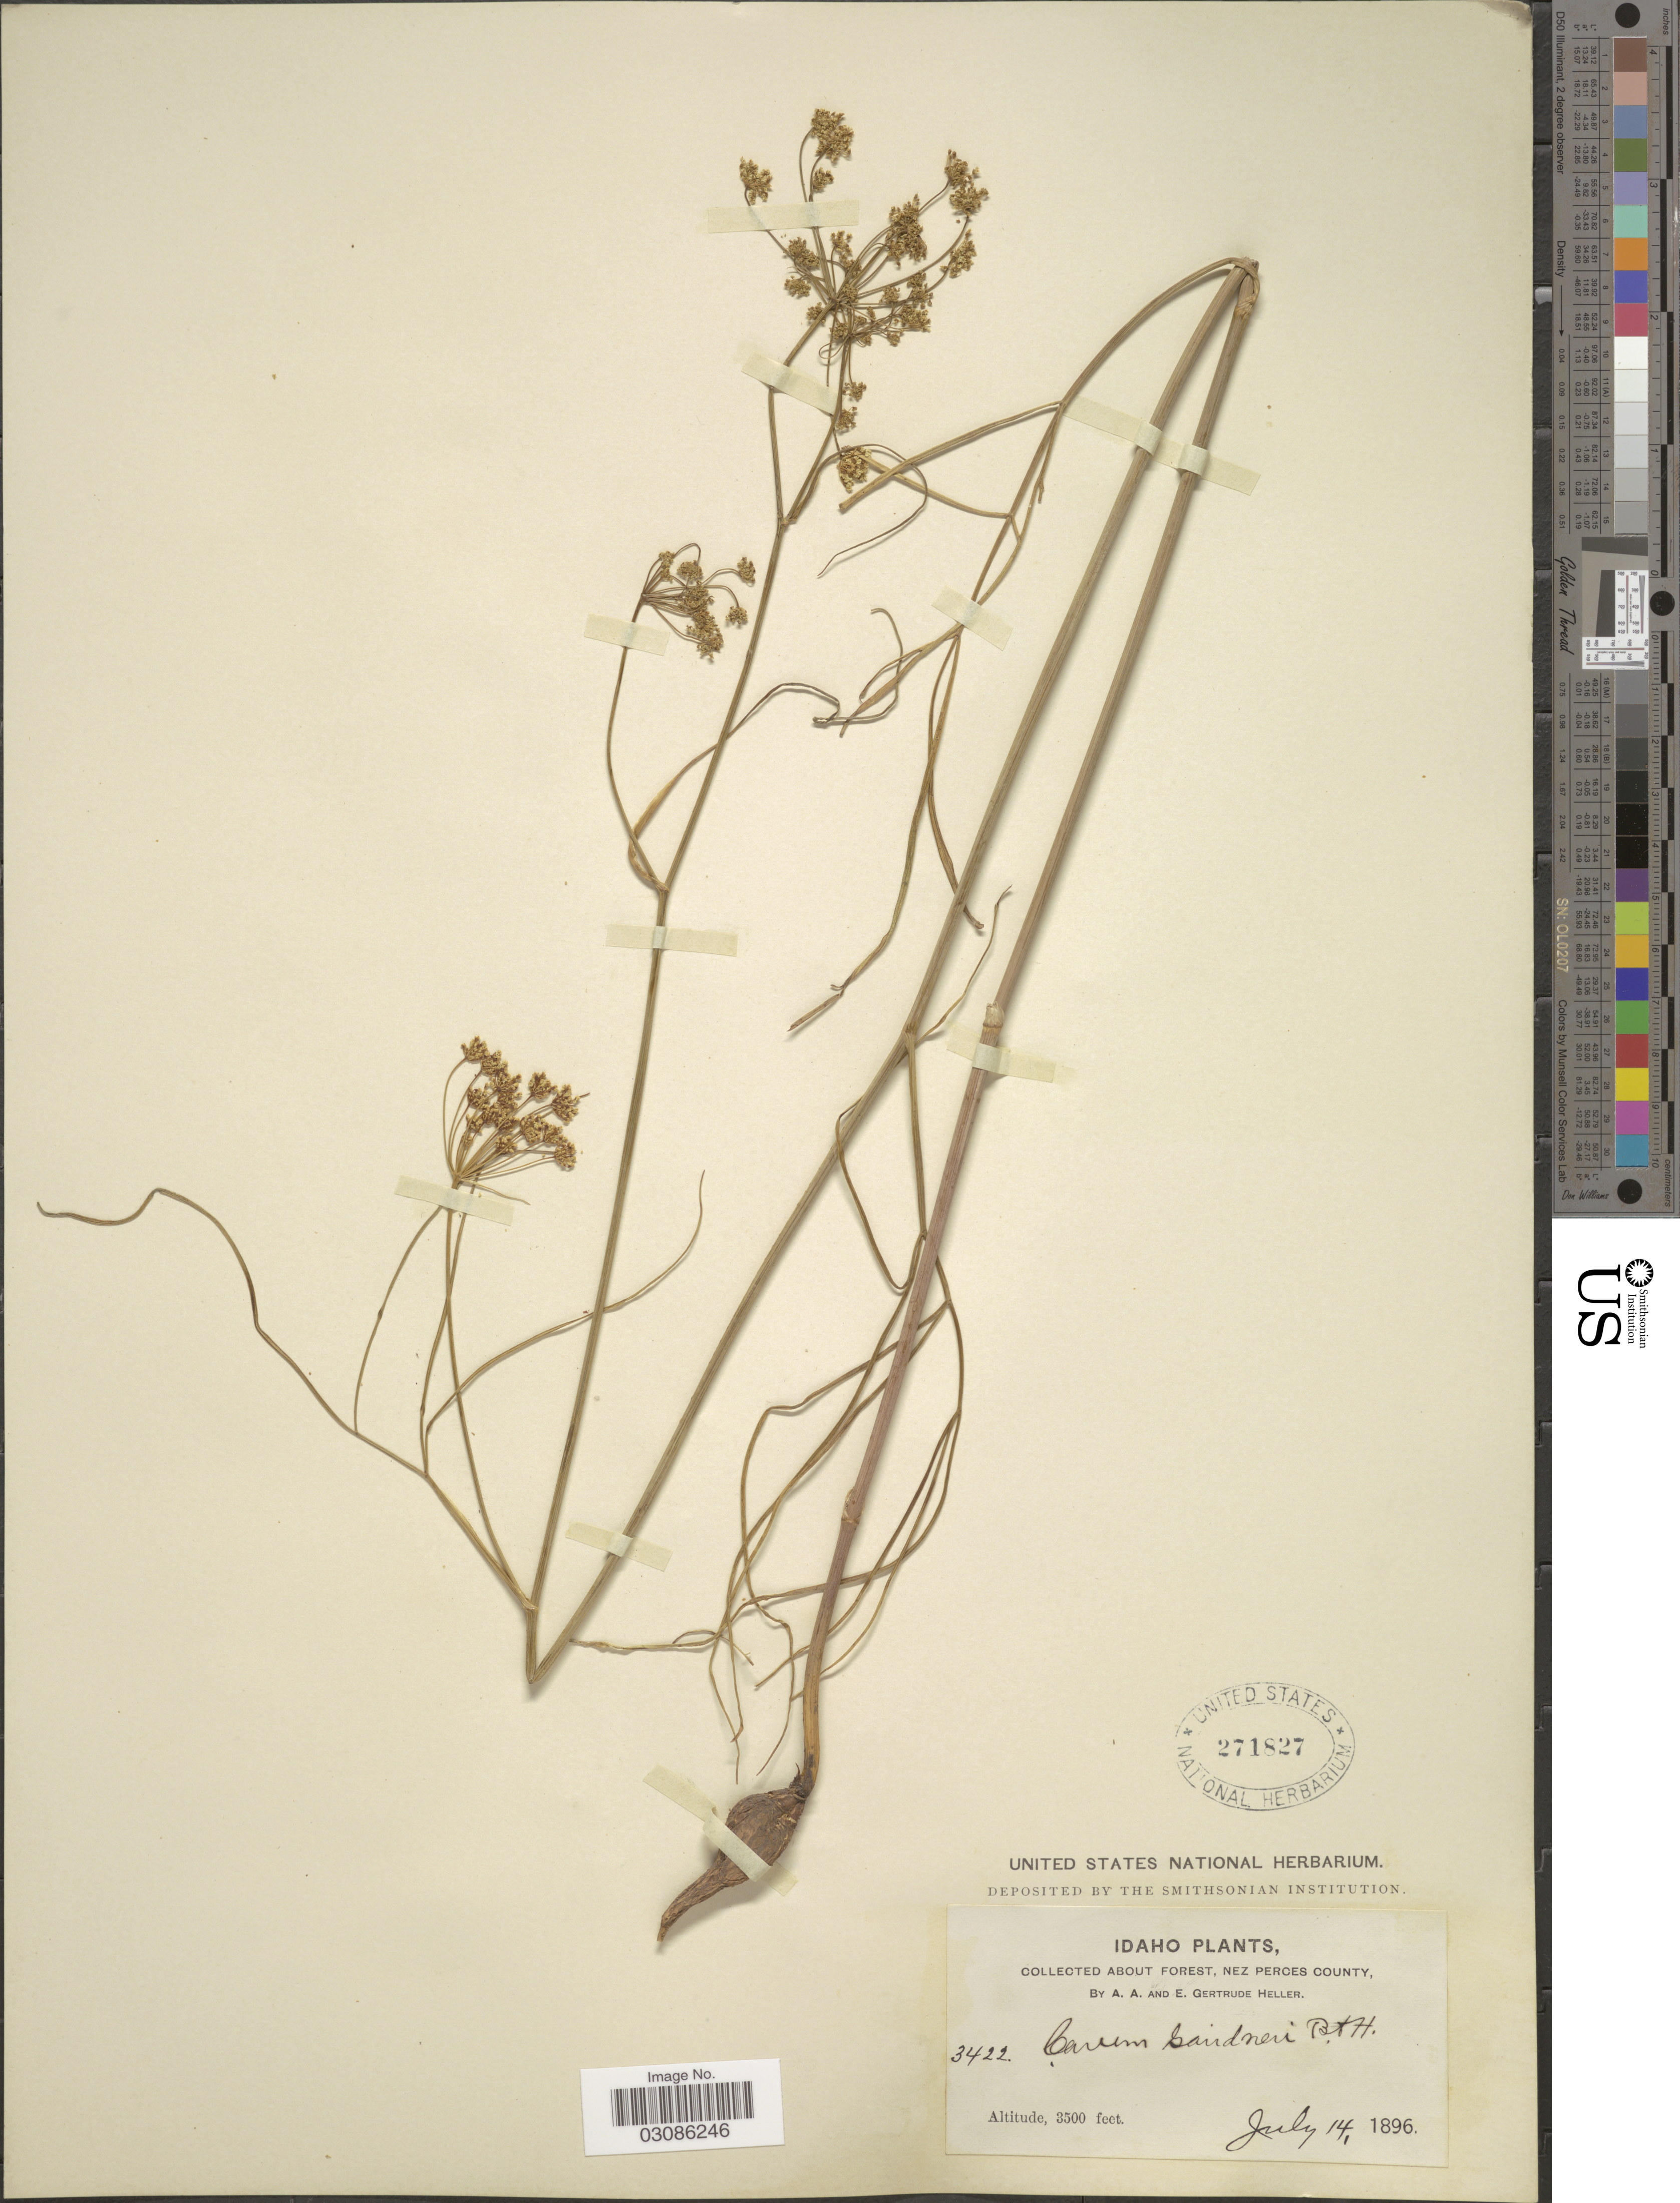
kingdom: Plantae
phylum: Tracheophyta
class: Magnoliopsida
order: Apiales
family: Apiaceae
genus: Perideridia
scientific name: Perideridia gairdneri subsp. borealis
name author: T.I. Chuang & Constance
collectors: A. A. Heller & E. Gertrude Heller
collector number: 3422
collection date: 1896-07-14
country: United States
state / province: Idaho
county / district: Nez Perce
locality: About forest.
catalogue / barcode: US 271827